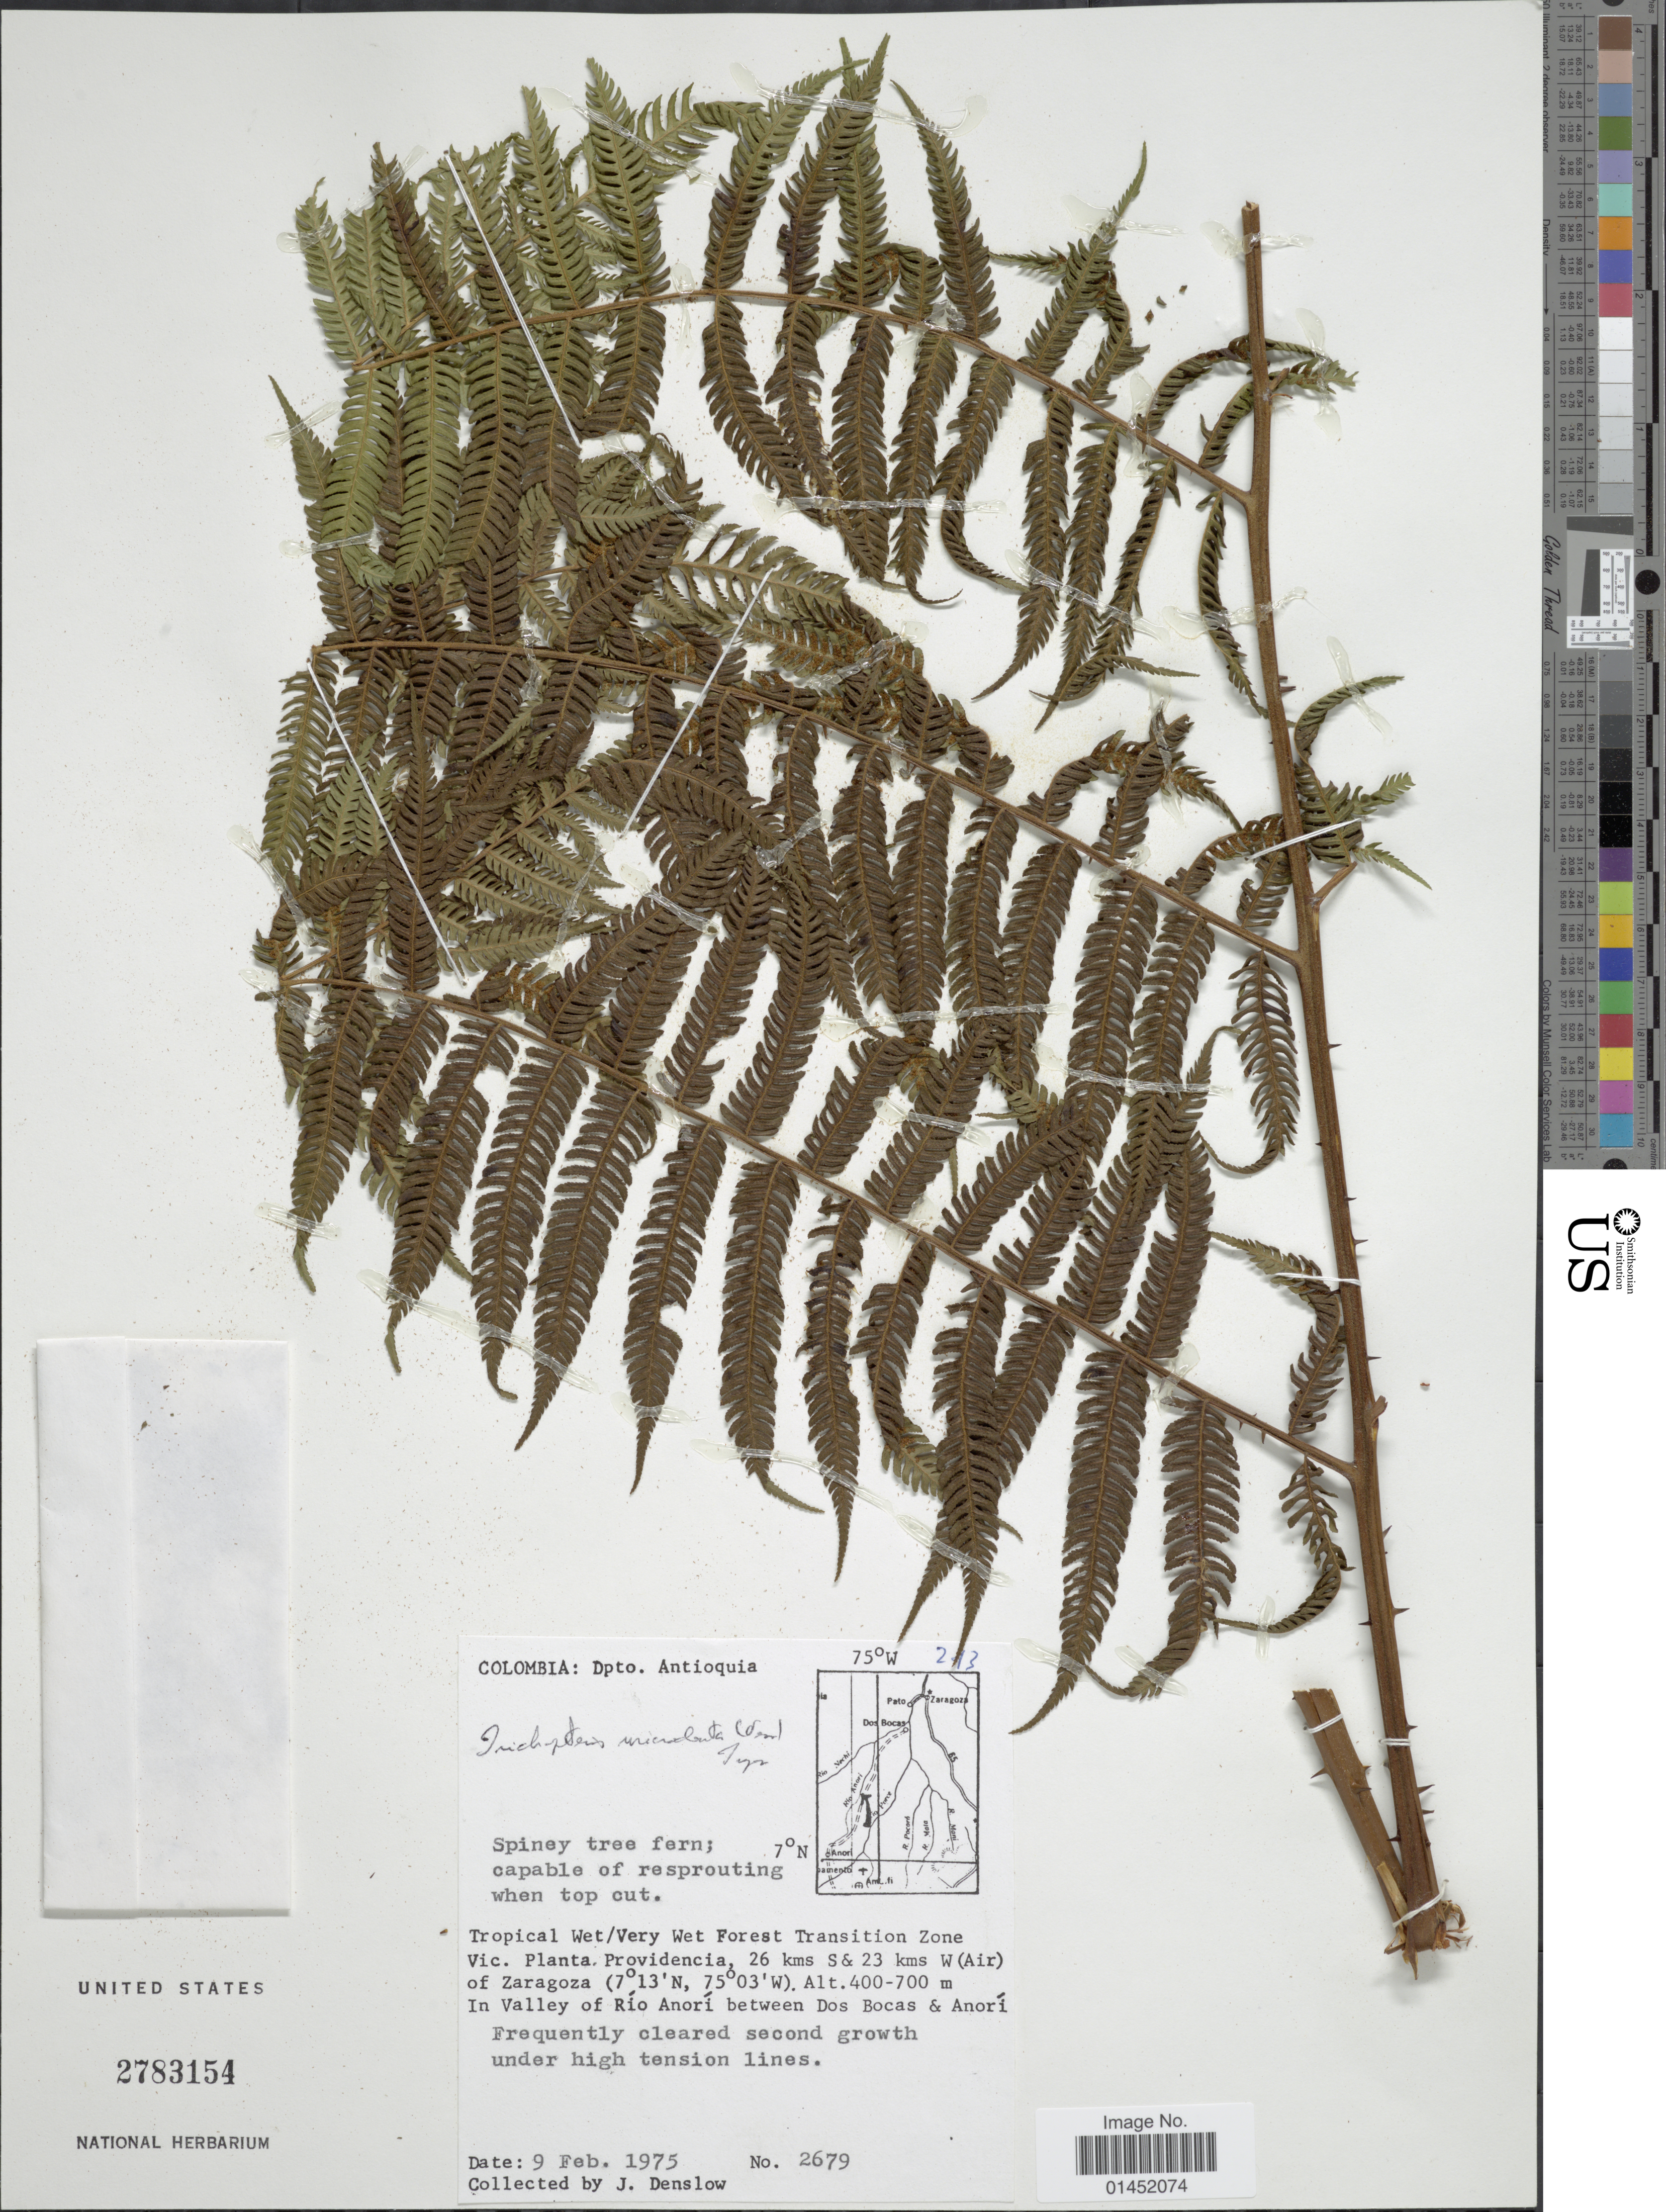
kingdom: Plantae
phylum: Tracheophyta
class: Polypodiopsida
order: Cyatheales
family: Cyatheaceae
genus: Cyathea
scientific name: Cyathea microdonta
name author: (Desv.) Domin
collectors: J. Denslow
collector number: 2679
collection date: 1975-02-09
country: Colombia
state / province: Antioquia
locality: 26 kms S & 23 kms W (Air) of Zaragoza, In valley of Río Anorí between Dos Bocas & Anorí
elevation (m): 400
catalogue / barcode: US 2783154